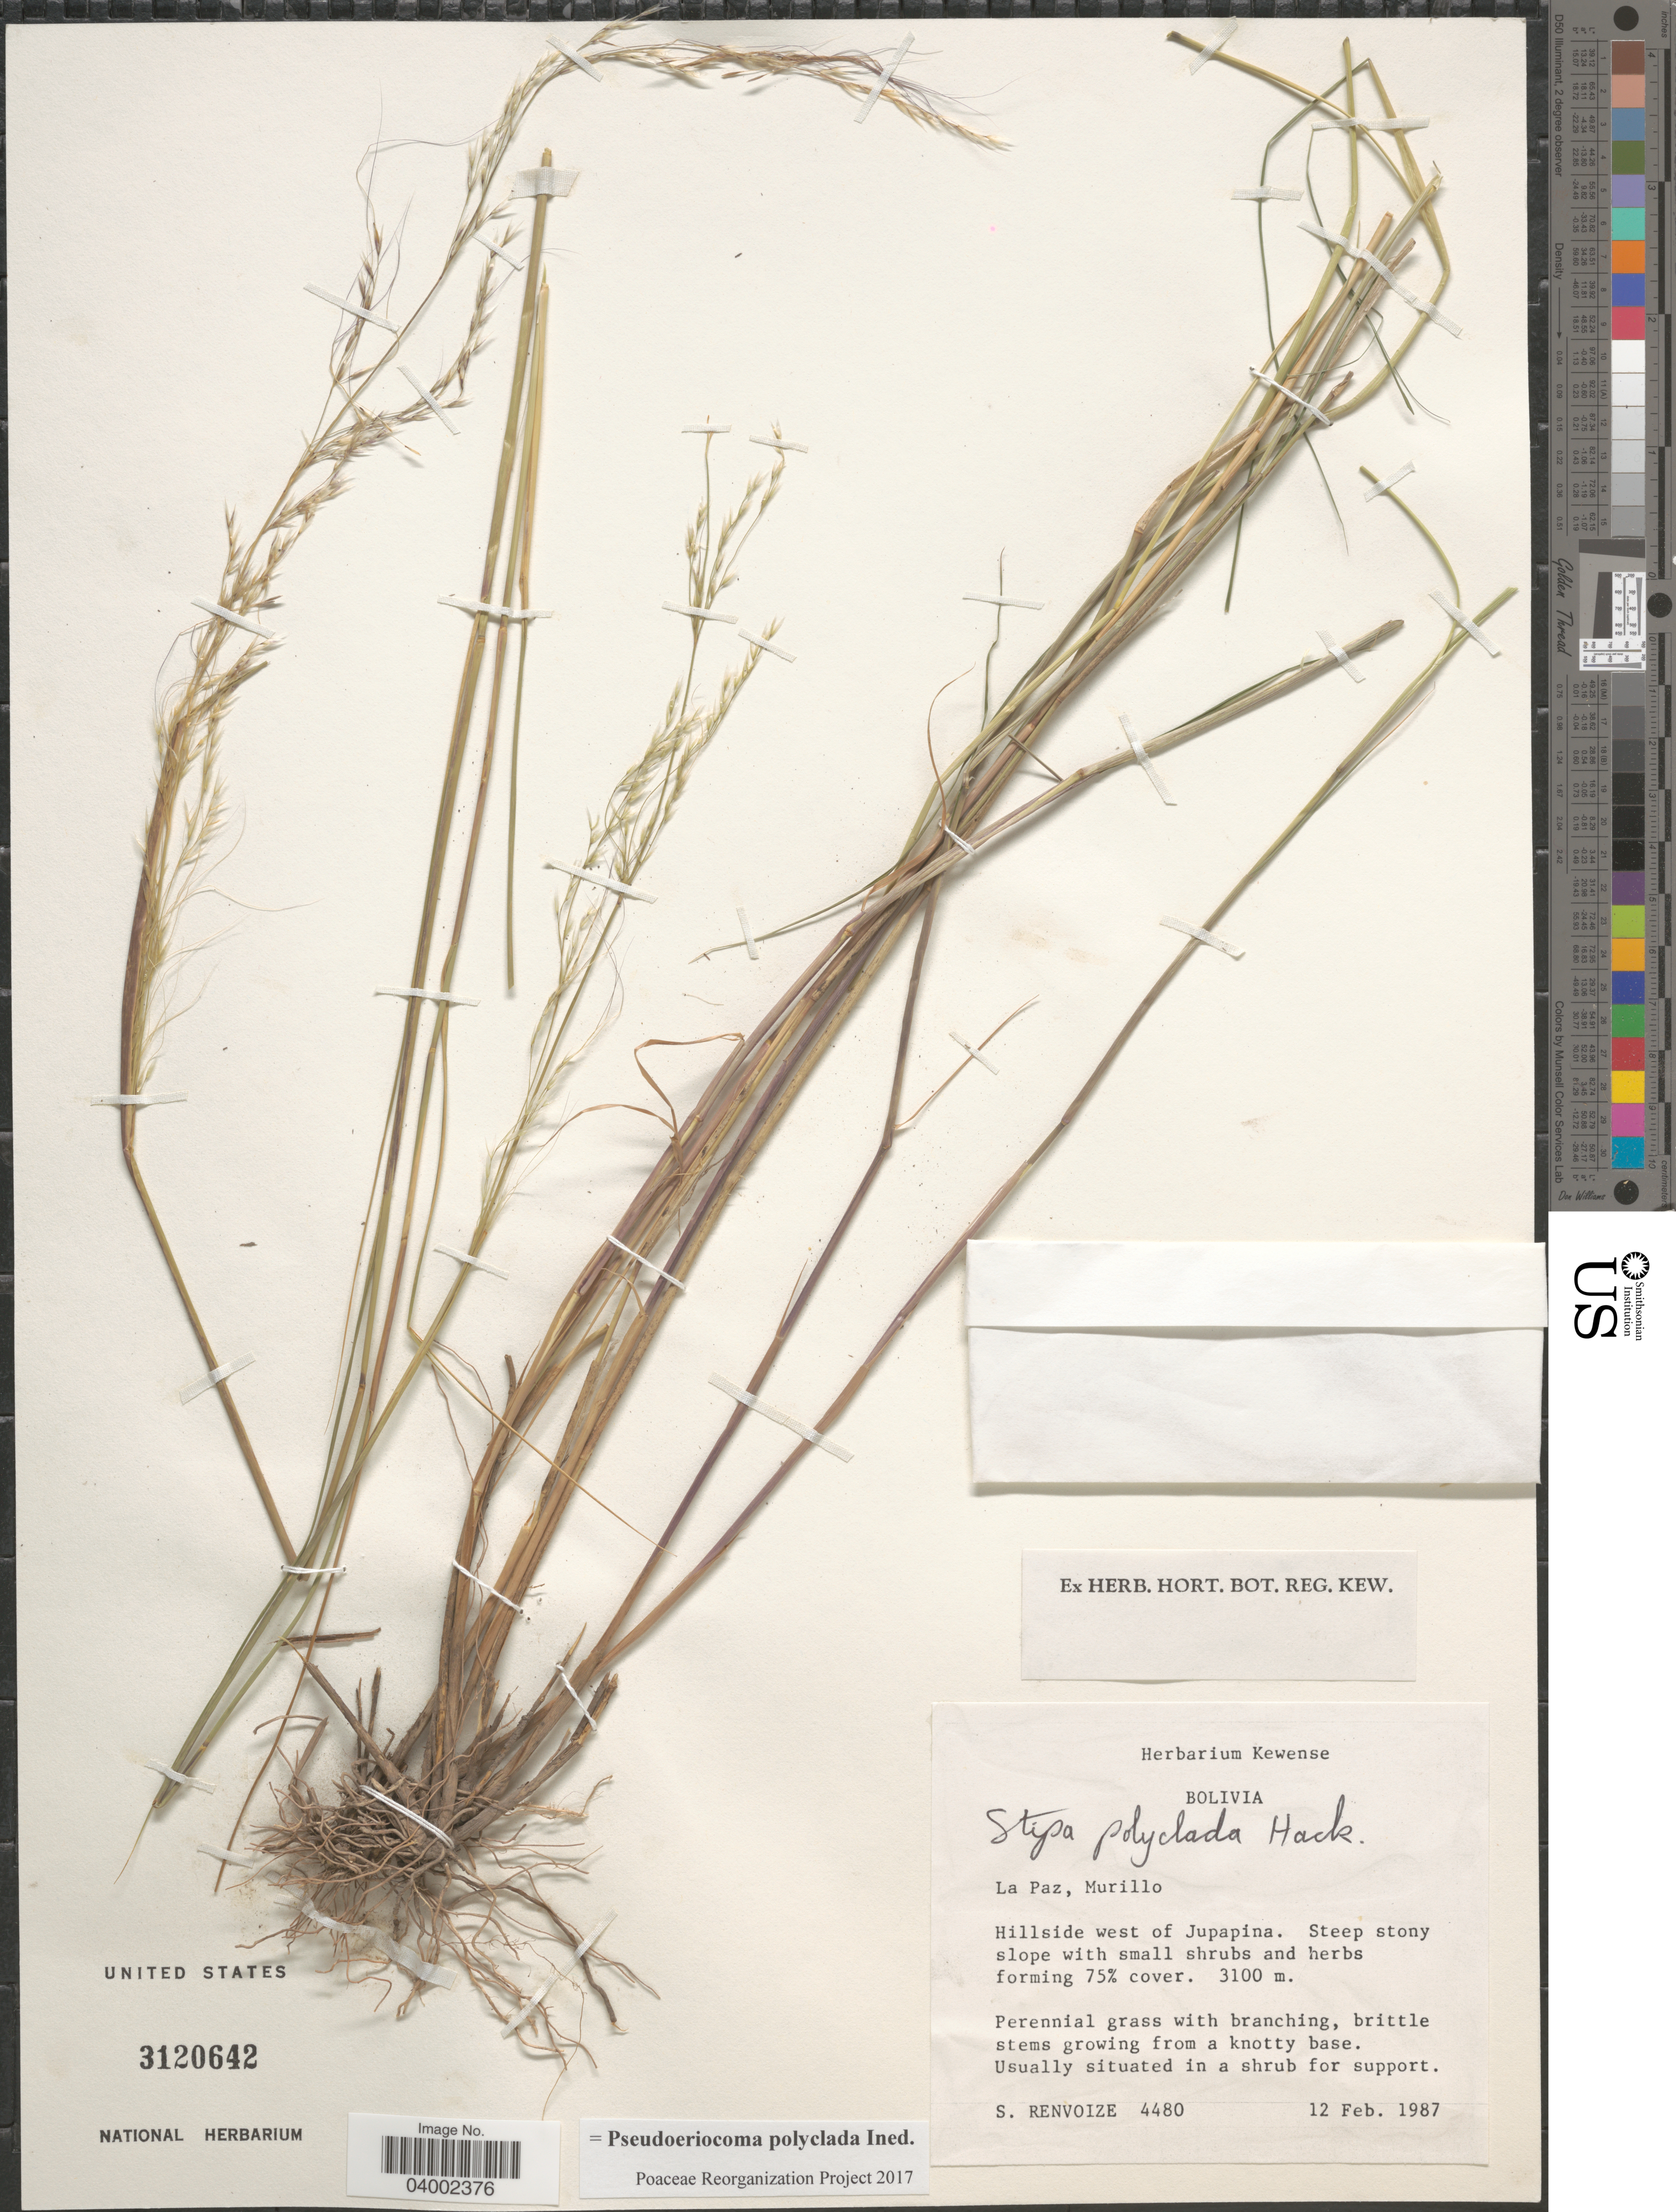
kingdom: Plantae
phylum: Tracheophyta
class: Liliopsida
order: Poales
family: Poaceae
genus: Pseudoeriocoma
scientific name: Pseudoeriocoma ployclada ined.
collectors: S. A. Renvoize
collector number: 4480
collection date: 1987-02-12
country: Bolivia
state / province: La Paz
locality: Murillo. Hillside west of Jupapina.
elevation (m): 3100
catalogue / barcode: US 3120642